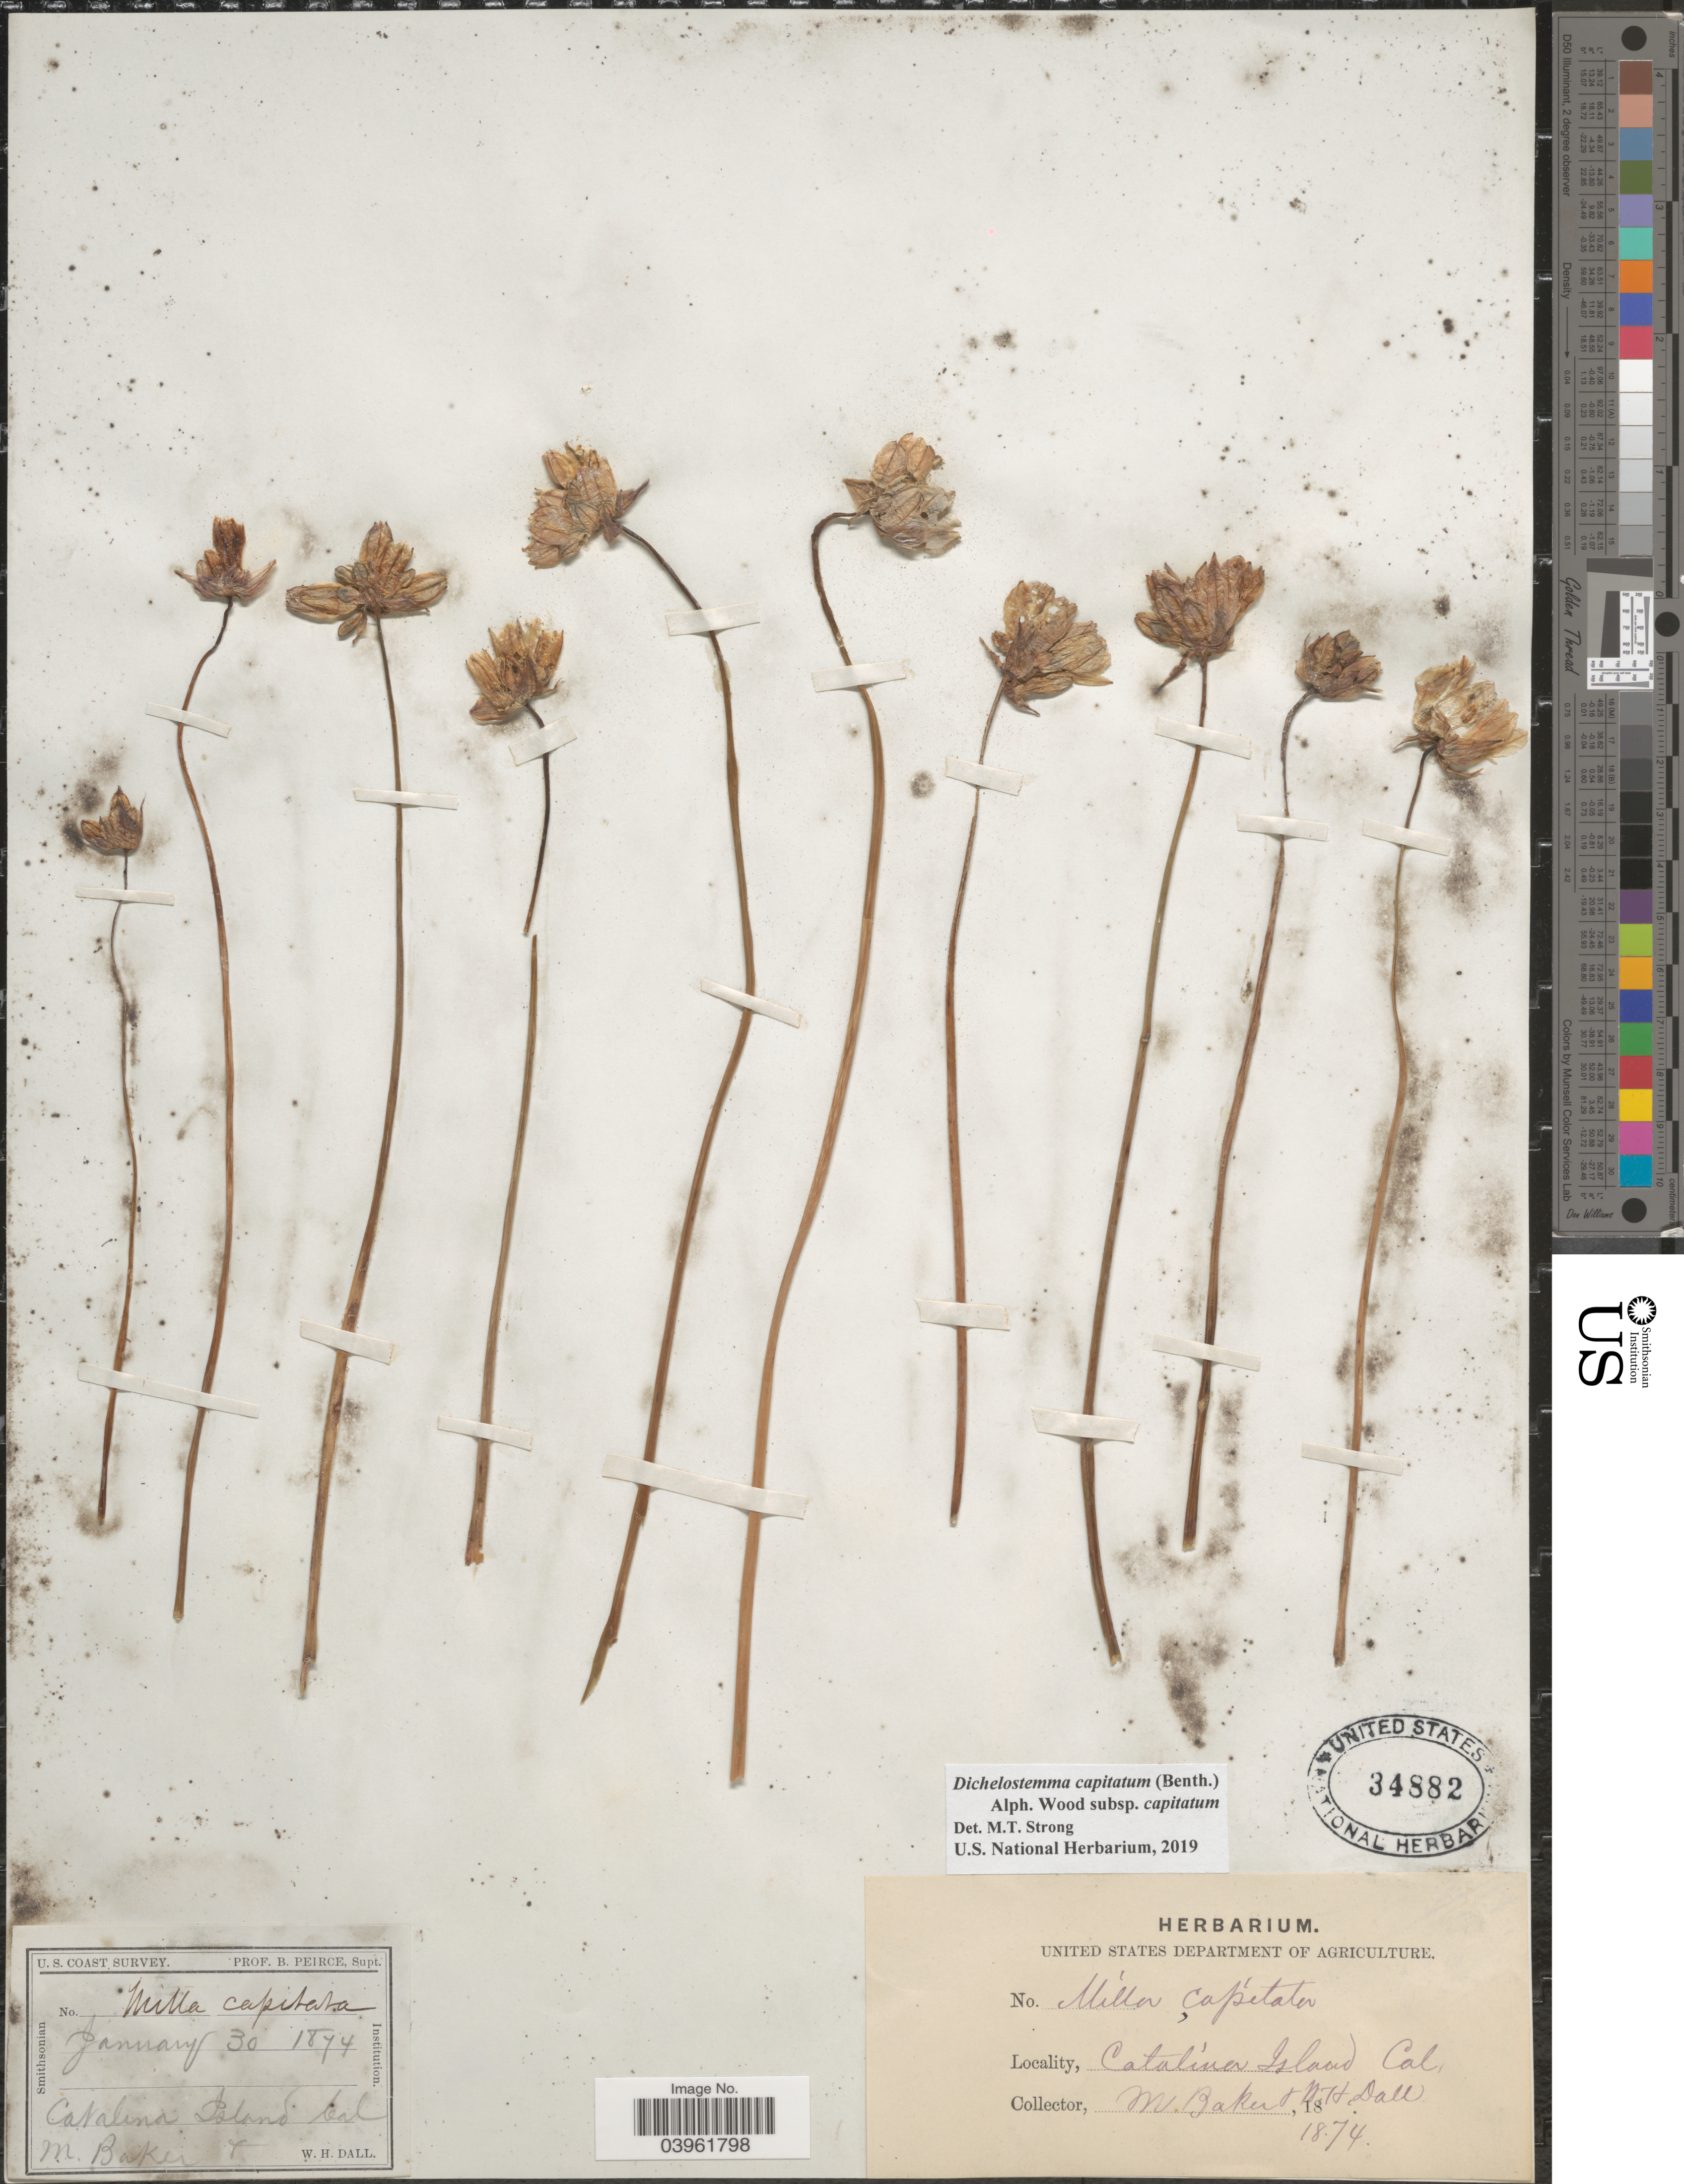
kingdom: Plantae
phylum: Tracheophyta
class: Liliopsida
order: Asparagales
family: Asparagaceae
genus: Dichelostemma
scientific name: Dichelostemma capitatum subsp. capitatum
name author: (Benth.) Alph. Wood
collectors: M. Baker & W. Dall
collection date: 1874-01-30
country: United States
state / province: California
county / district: Los Angeles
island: Santa Catalina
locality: Catalina Island.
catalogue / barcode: US 34882